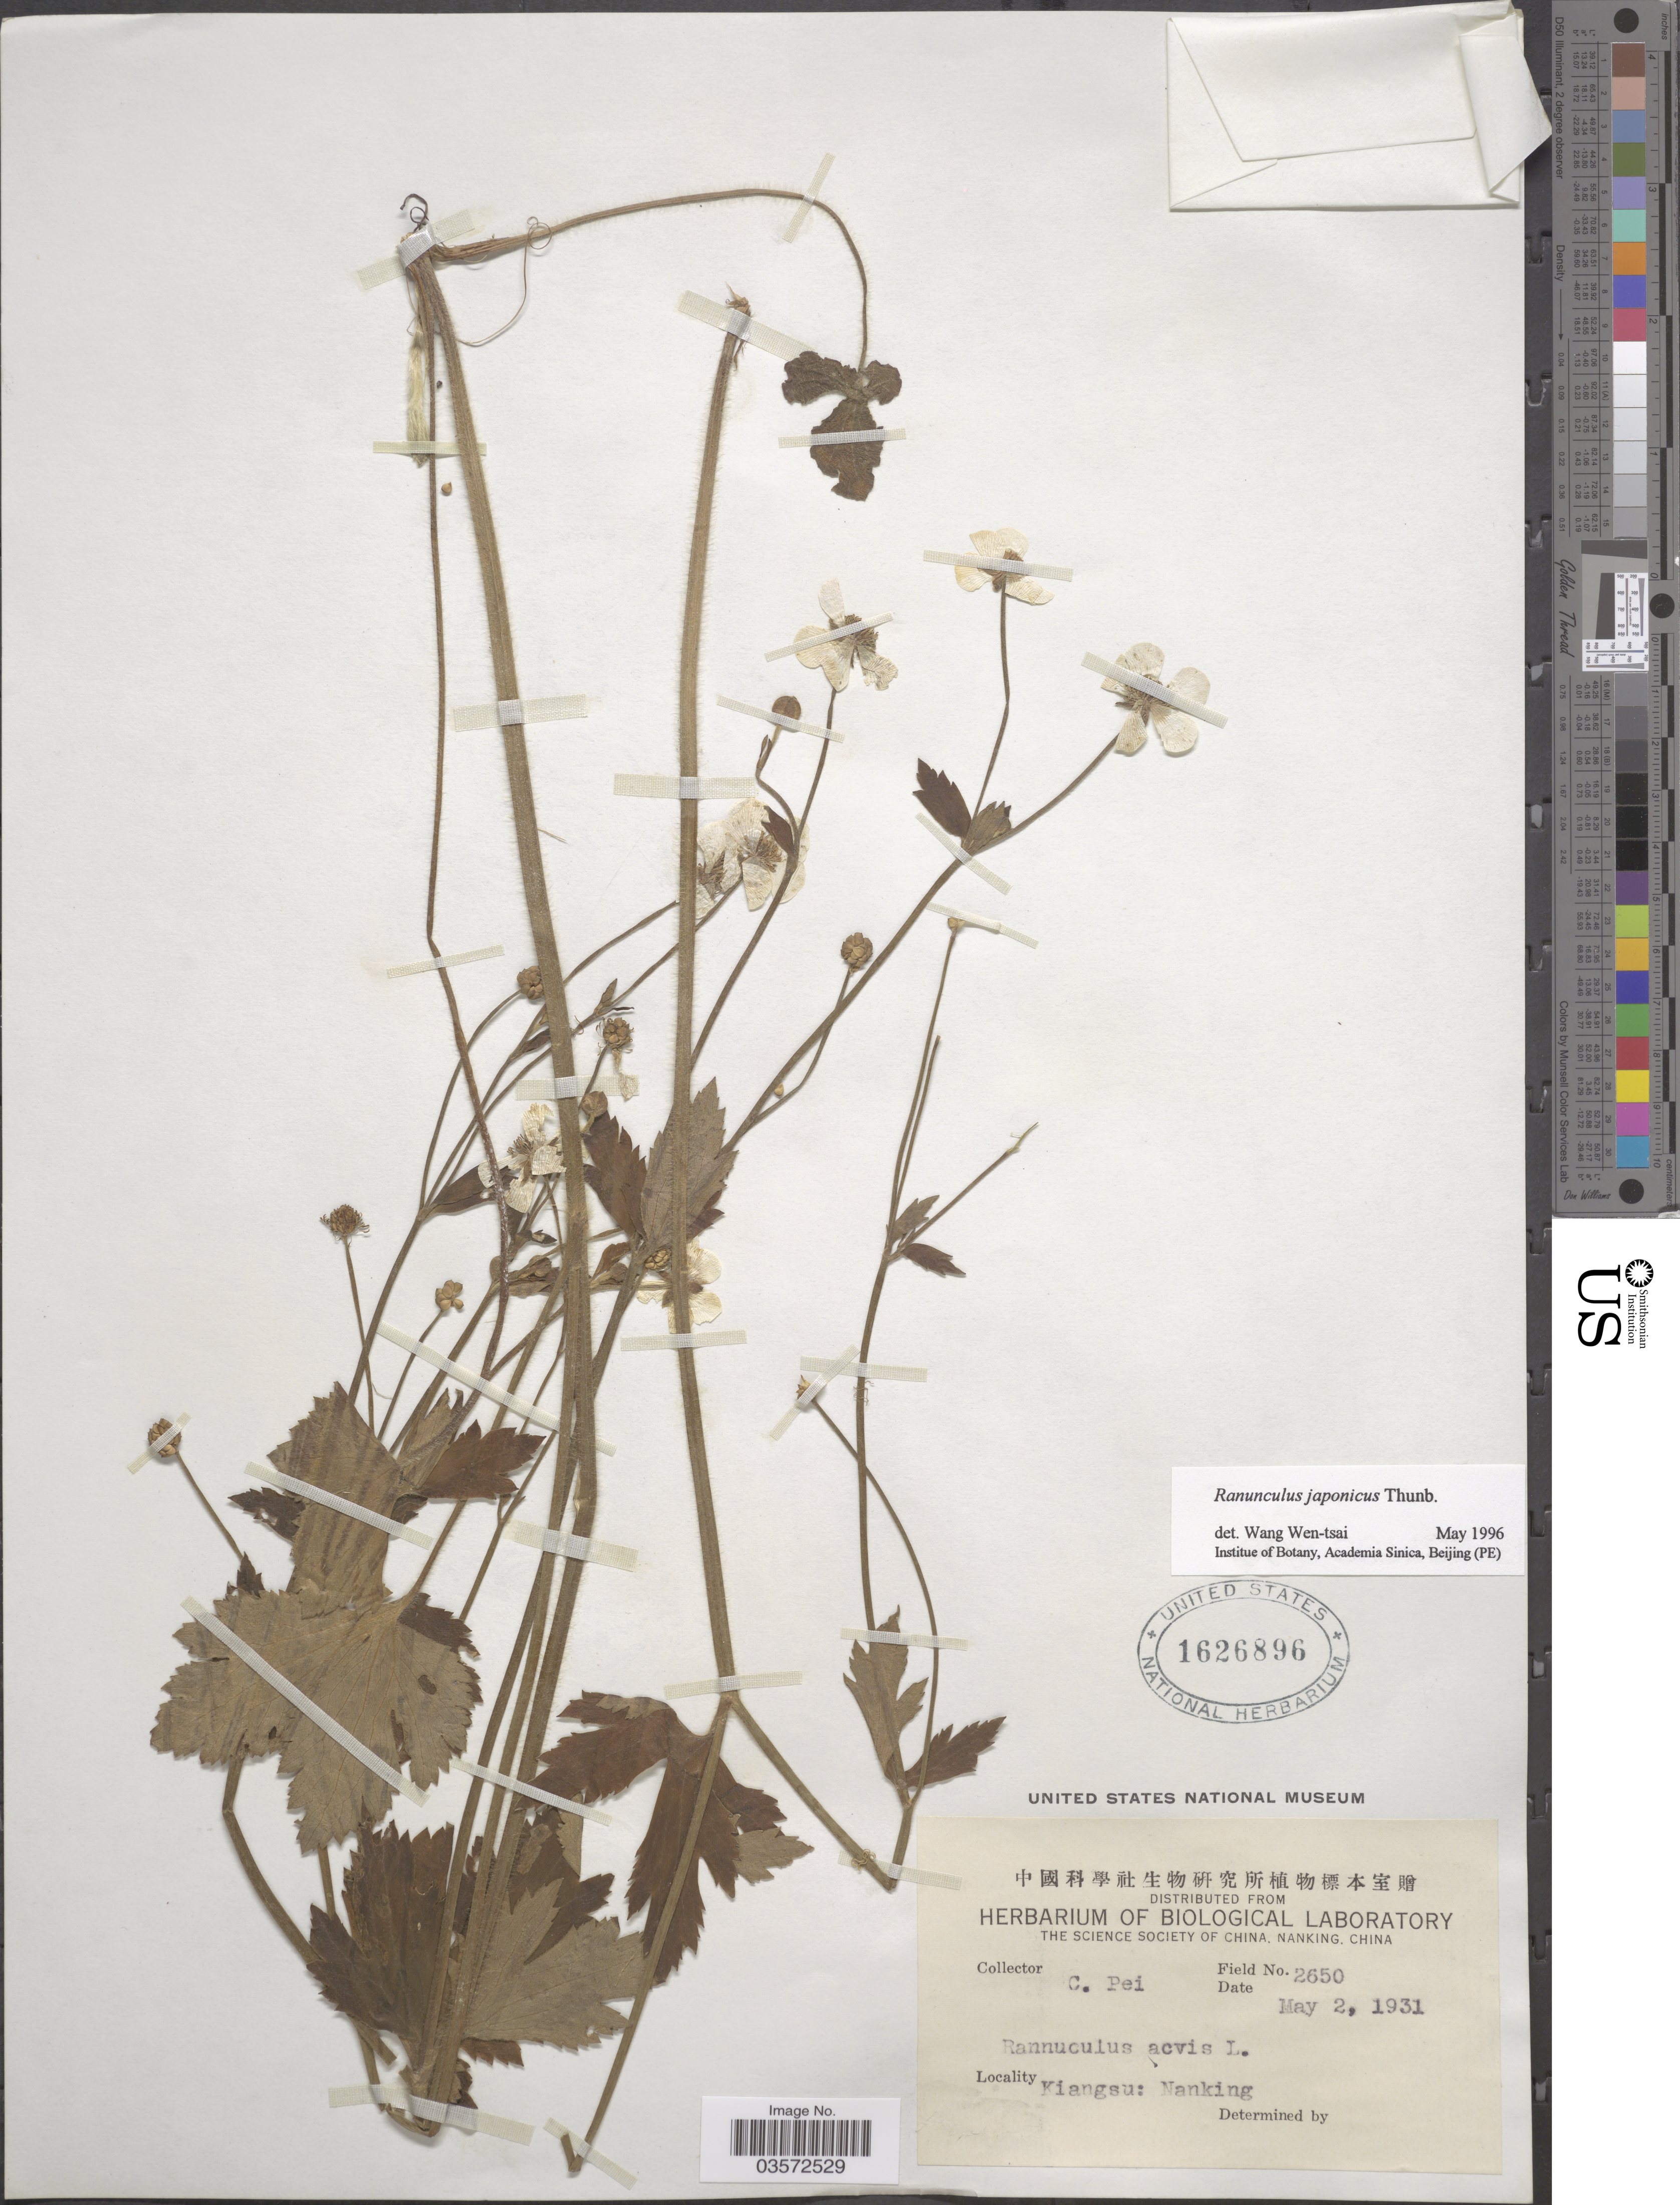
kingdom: Plantae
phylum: Tracheophyta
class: Magnoliopsida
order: Ranunculales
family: Ranunculaceae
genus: Ranunculus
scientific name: Ranunculus japonicus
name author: Thunb.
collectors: C. P'ei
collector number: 2650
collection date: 1931-05-02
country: China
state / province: Jiangsu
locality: Kiangsu: Nanking.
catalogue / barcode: US 1626896